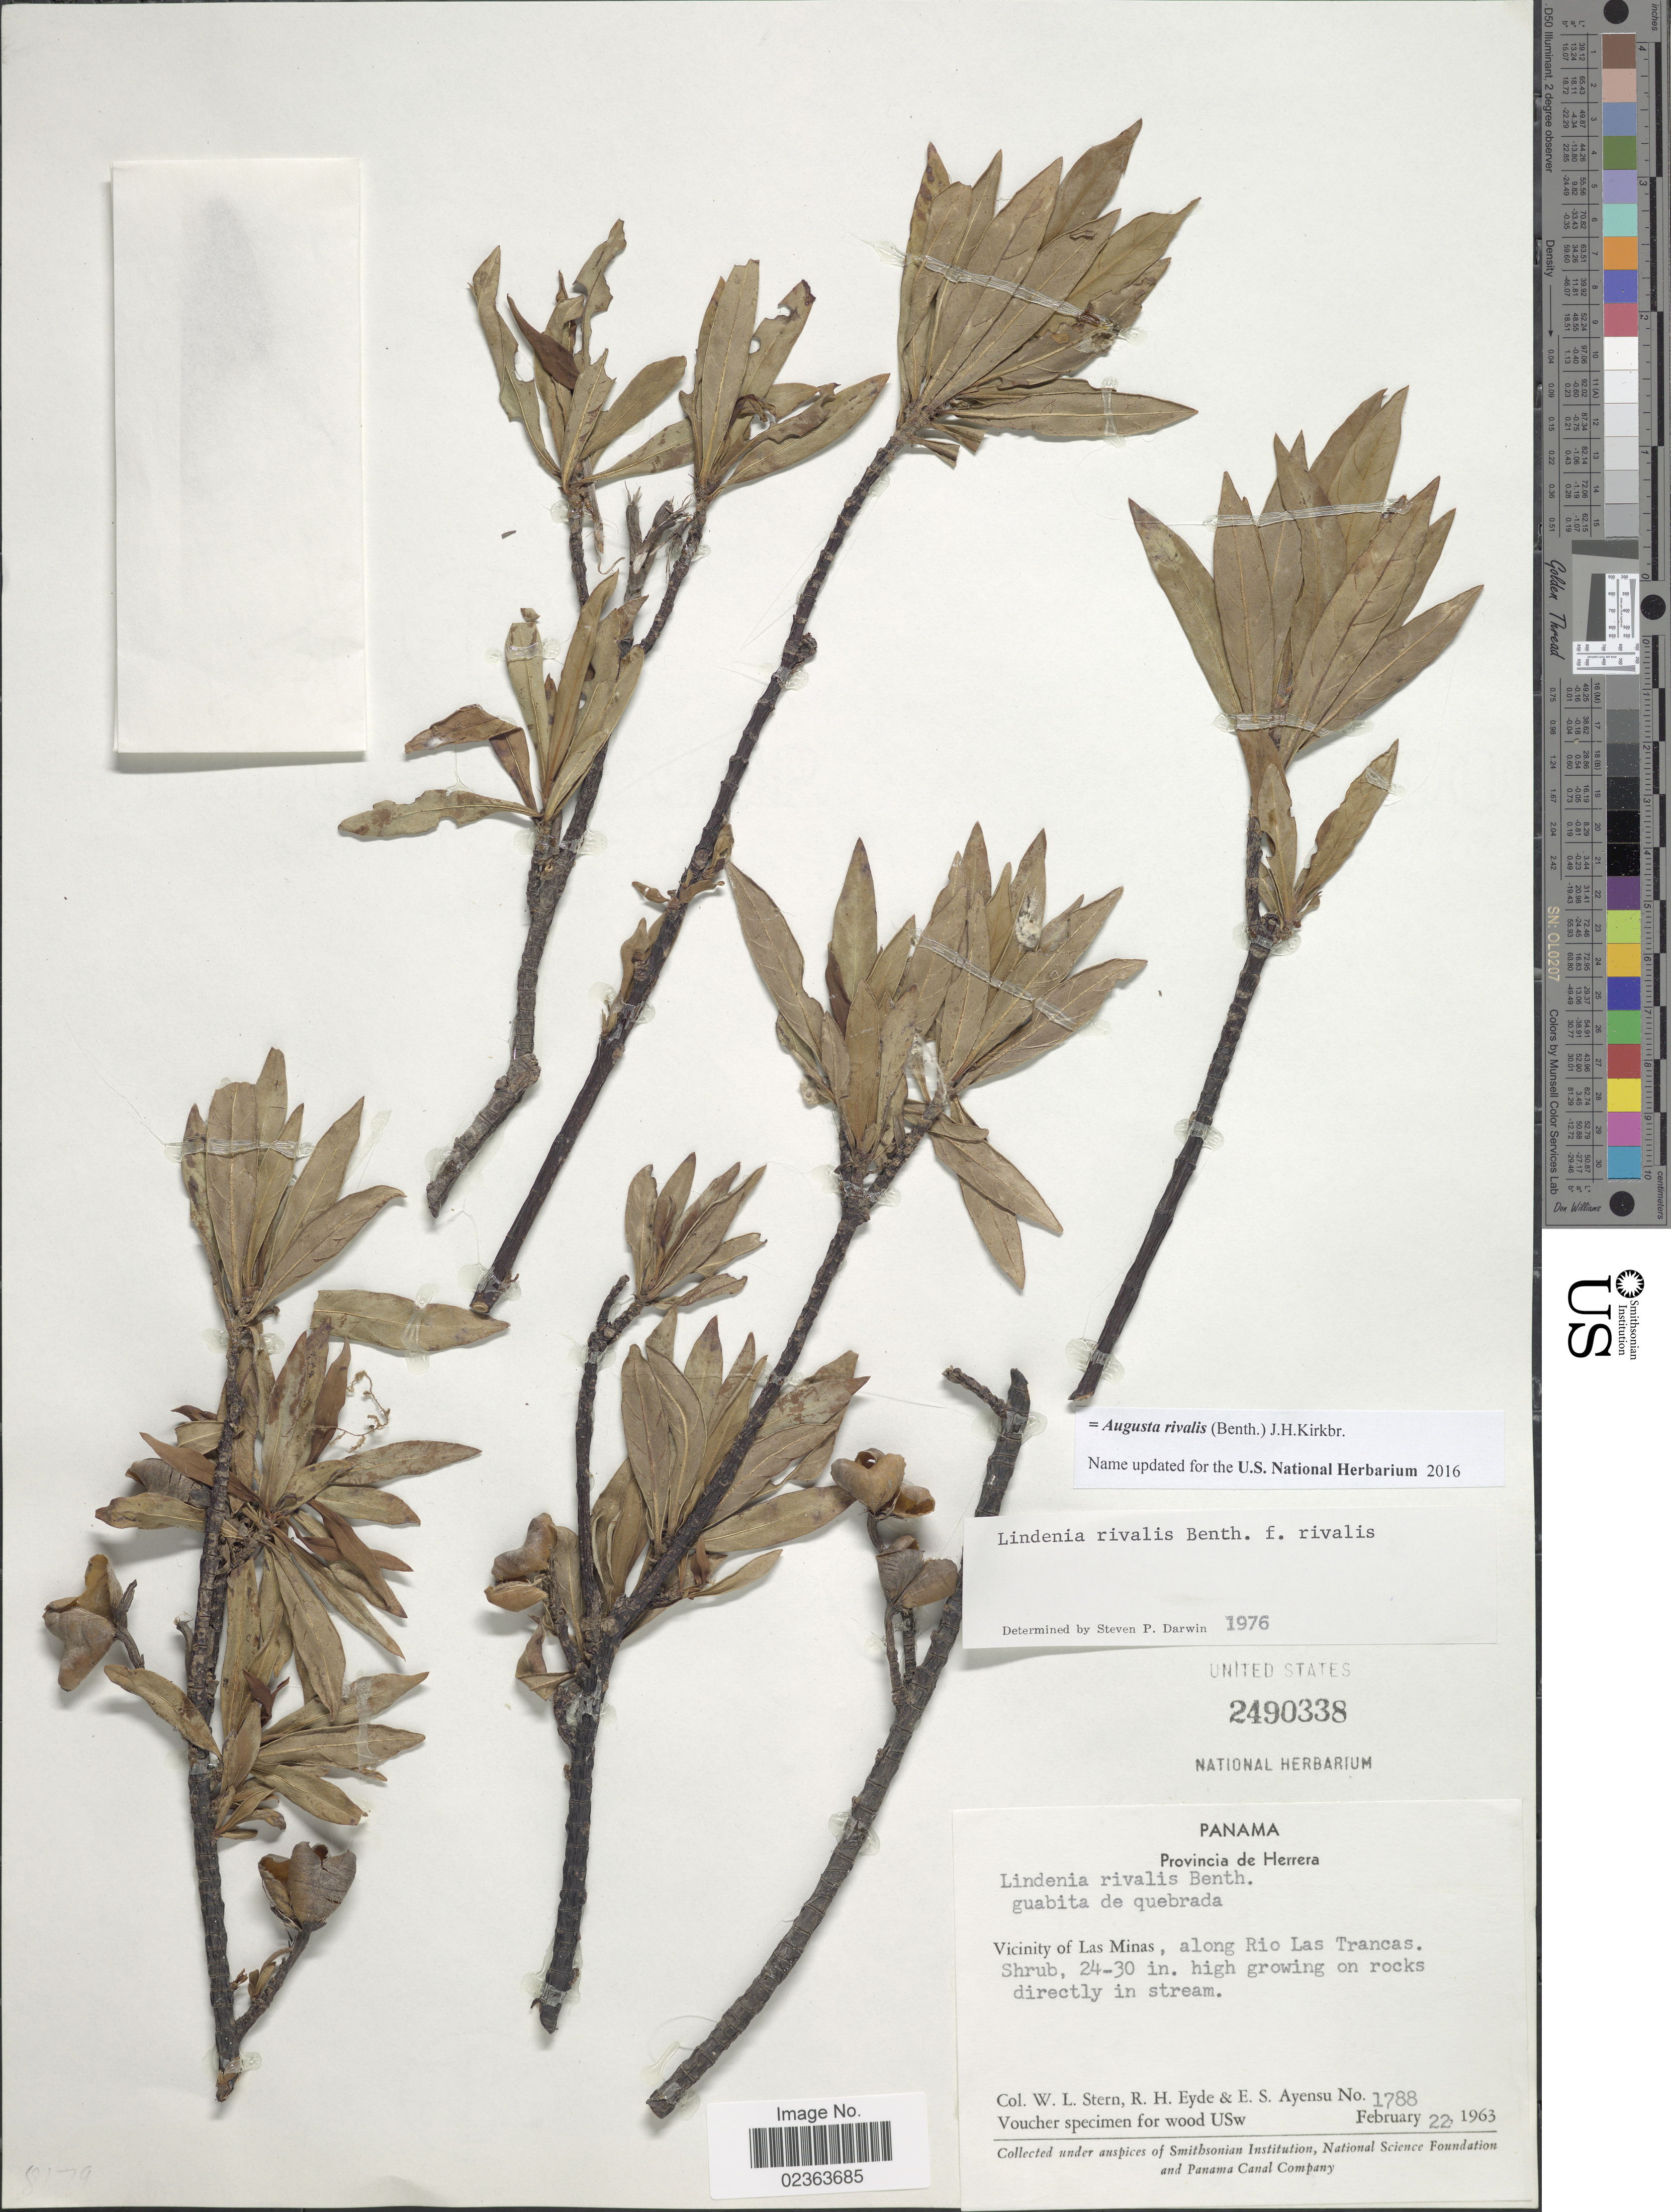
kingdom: Plantae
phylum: Tracheophyta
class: Magnoliopsida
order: Gentianales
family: Rubiaceae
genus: Augusta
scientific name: Augusta rivalis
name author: (Benth.) J.H. Kirkbr.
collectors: W. L. Stern, R. H. Eyde & E. S. Ayensu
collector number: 1788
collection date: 1963-02-22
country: Panama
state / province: Herrera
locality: Vicinity of Las Minas, along Rio Las Trancas, high growing on rocks directly in stream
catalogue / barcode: US 2490338